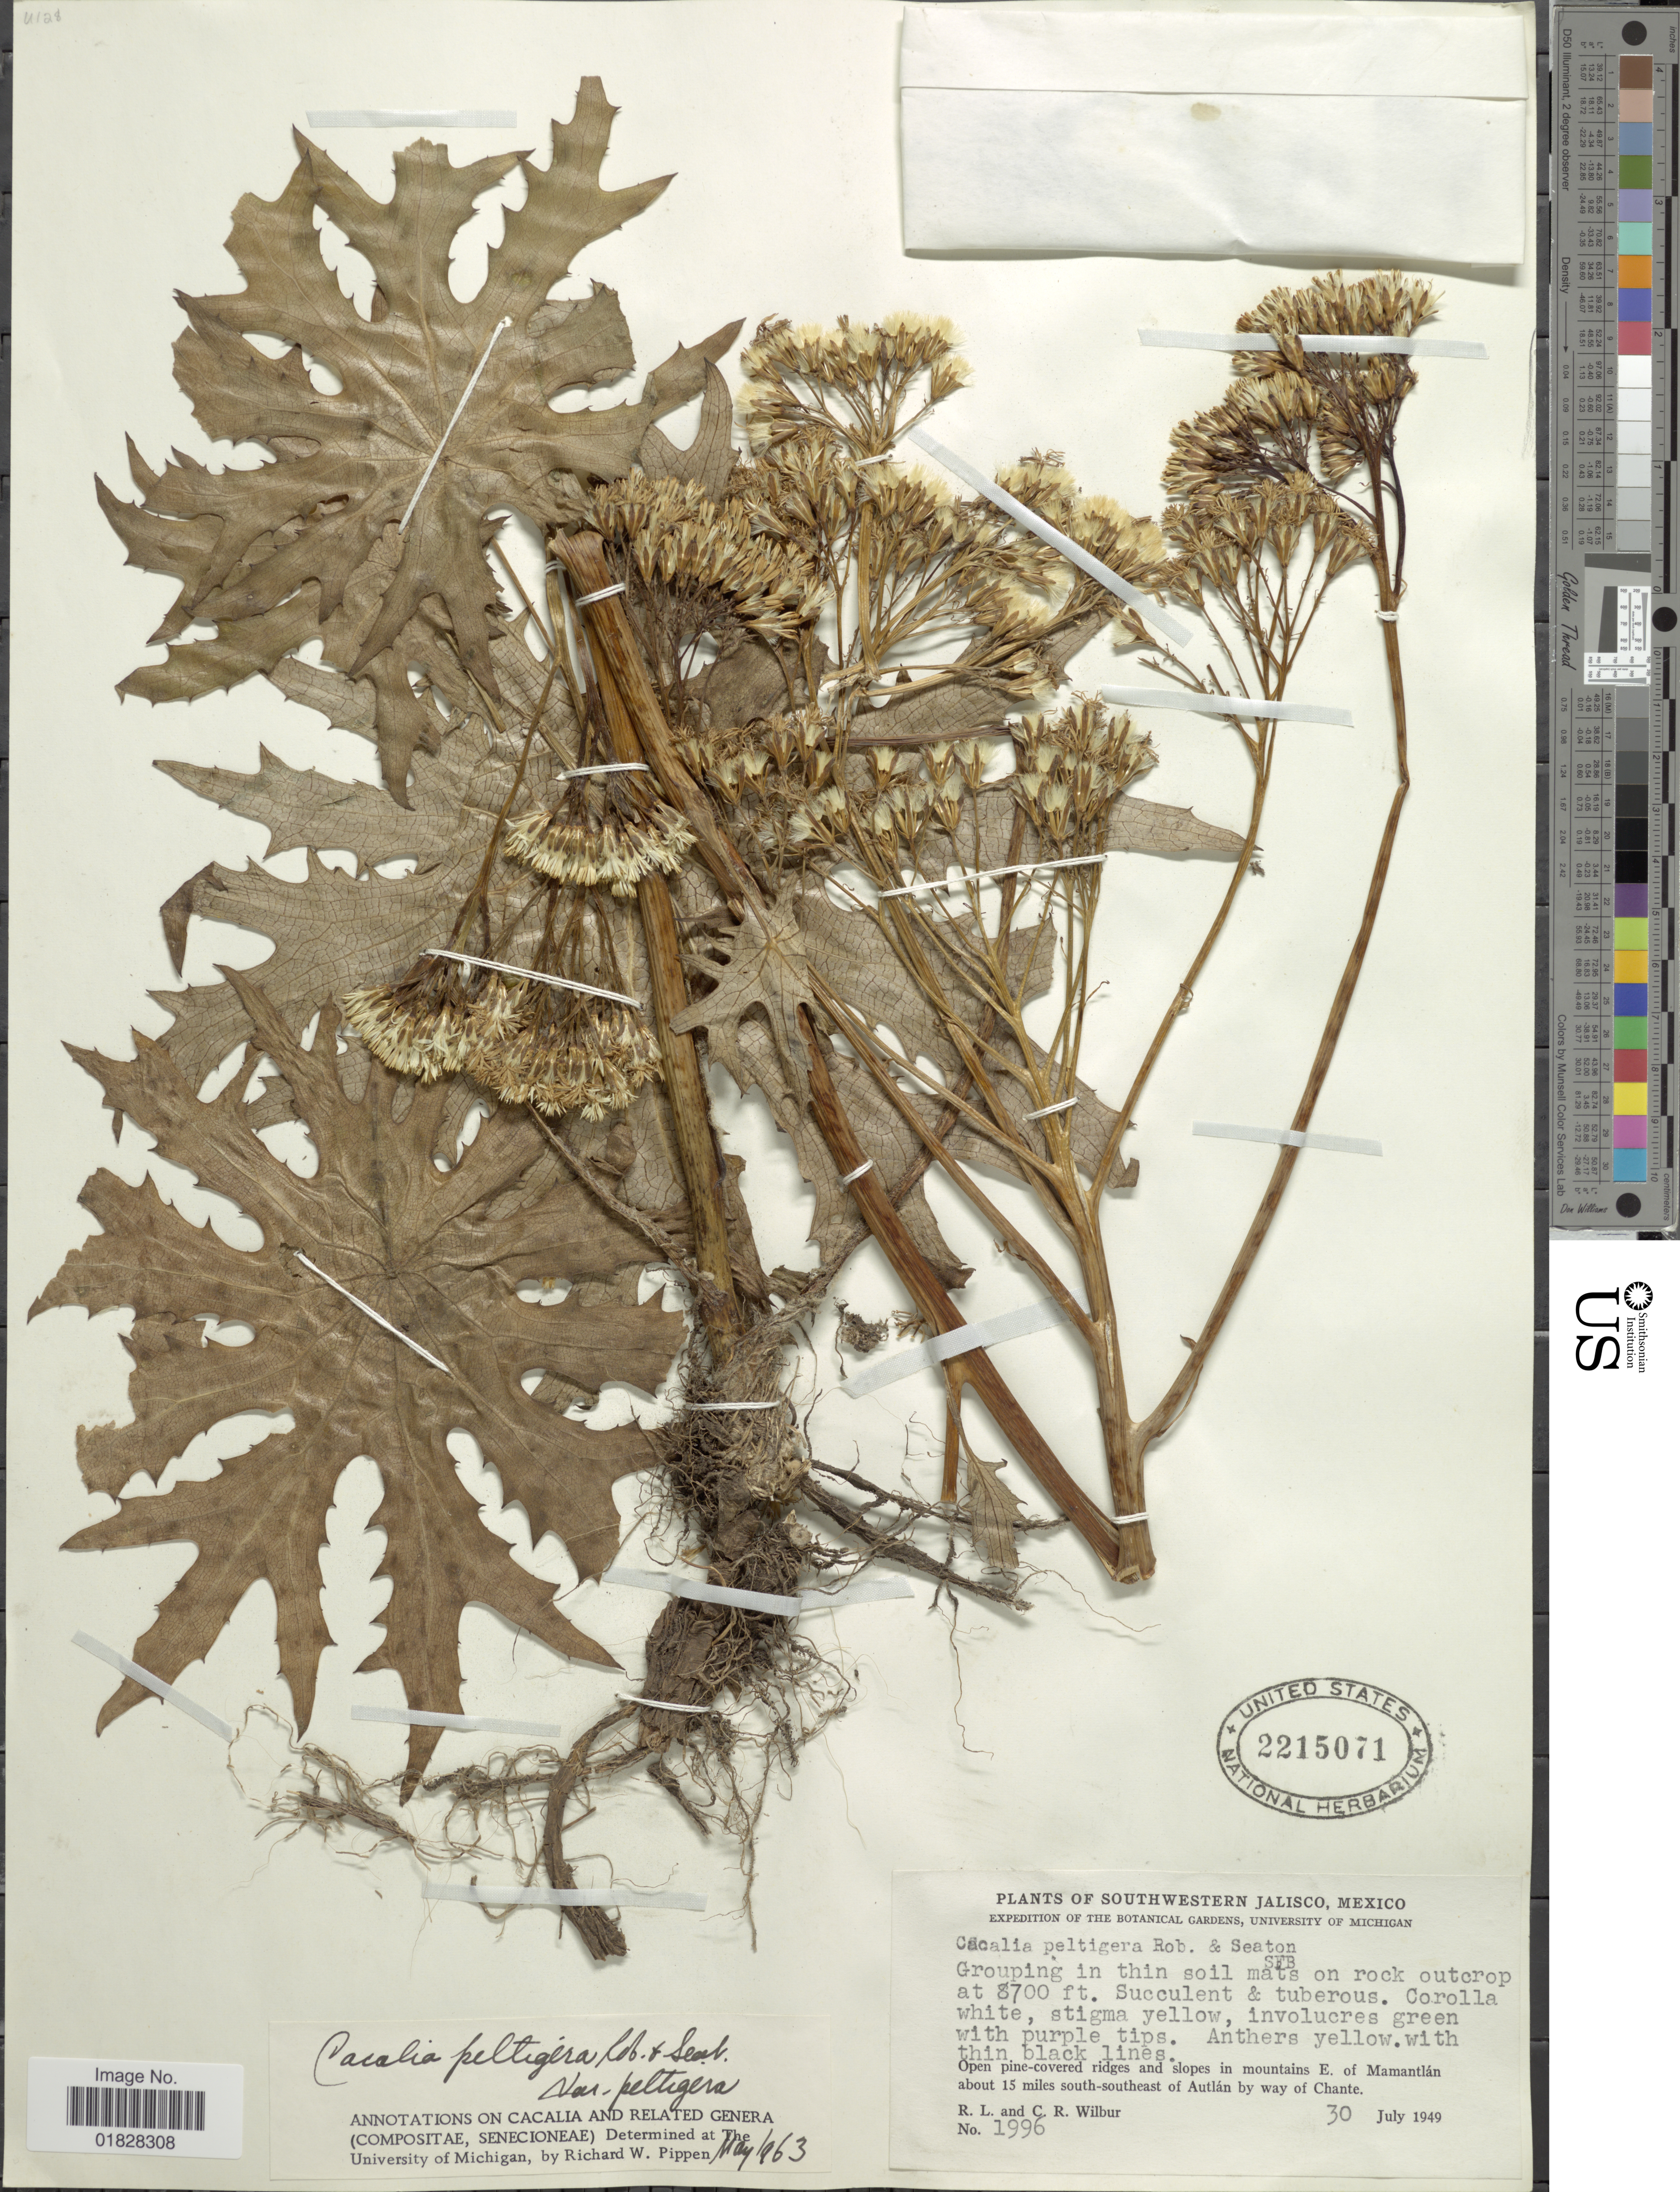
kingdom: Plantae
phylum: Tracheophyta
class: Magnoliopsida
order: Asterales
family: Asteraceae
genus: Psacalium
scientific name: Psacalium peltigerum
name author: (Kunth) Rydb.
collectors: R. L. Wilbur & C. Wilbur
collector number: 1996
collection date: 1949-07-30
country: Mexico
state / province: Jalisco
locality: Southwestern Jalisco, Mexico. Open pine-covered ridges and slopes in mountains E. of Mamantlán about 15 miles south-southeast of Autlán by way of Chante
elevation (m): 2652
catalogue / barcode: US 2215071